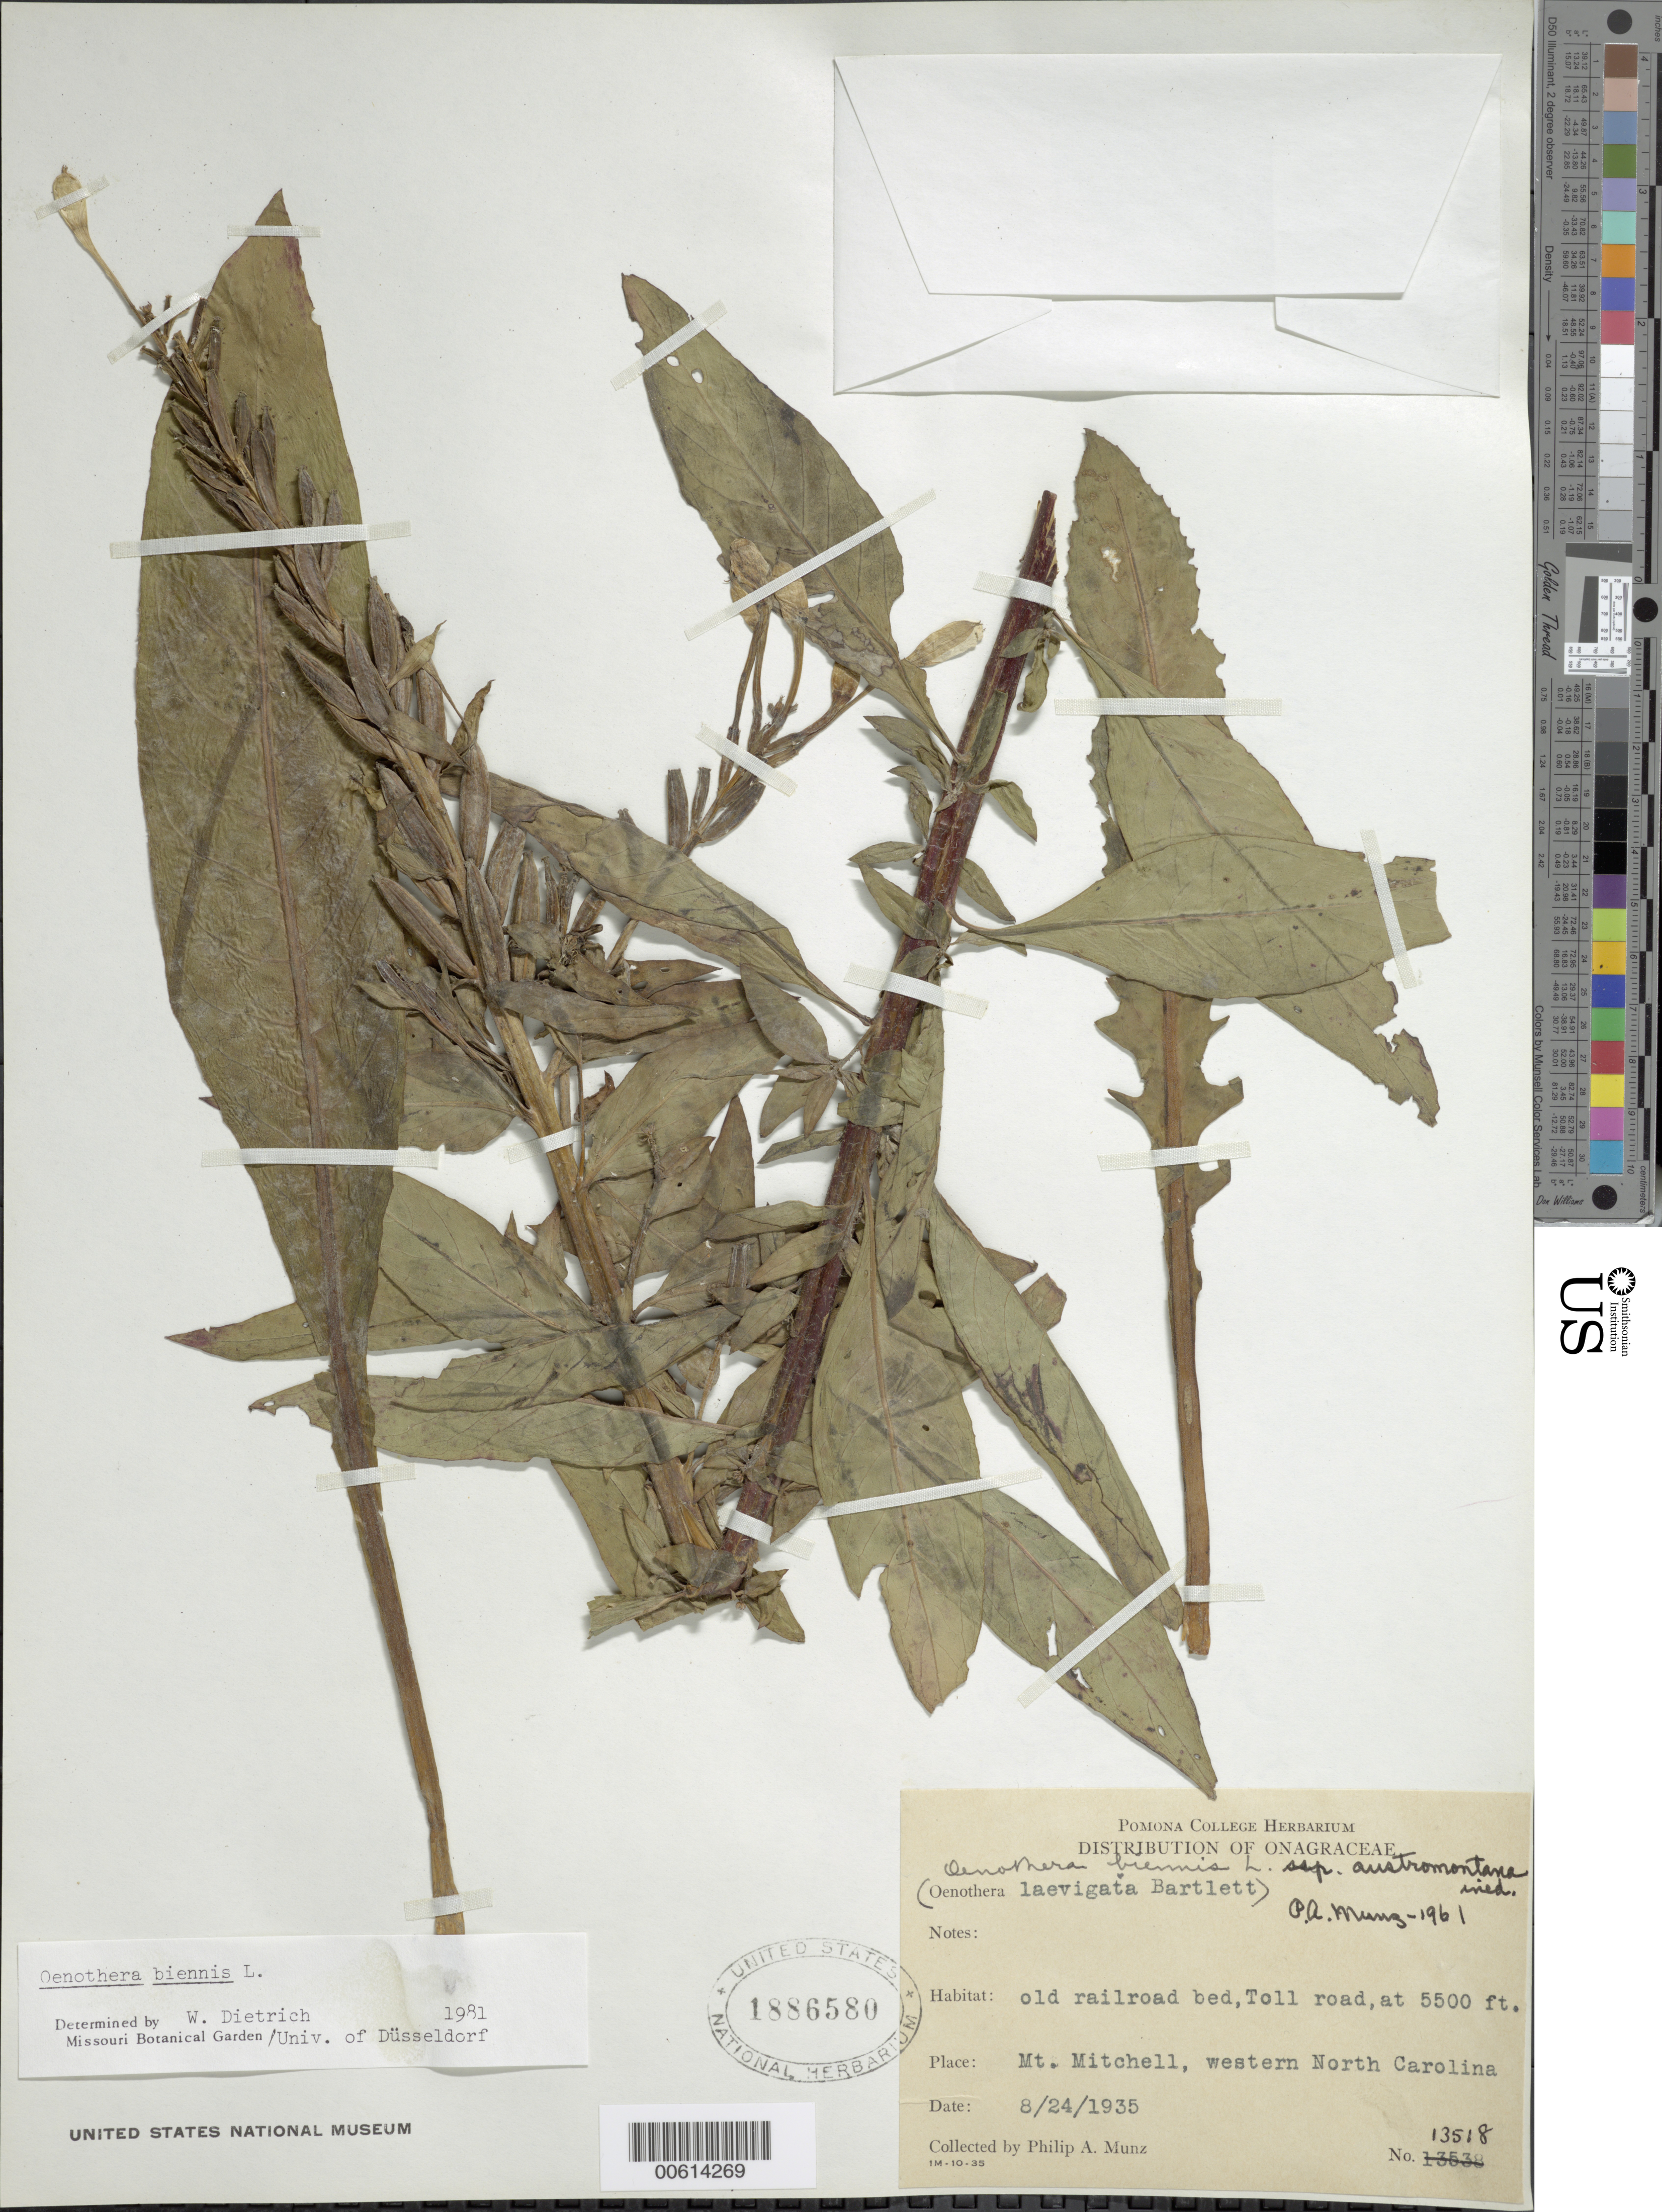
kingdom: Plantae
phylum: Tracheophyta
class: Magnoliopsida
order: Myrtales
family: Onagraceae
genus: Oenothera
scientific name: Oenothera biennis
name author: L.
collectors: P. A. Munz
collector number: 13518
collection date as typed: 24 Aug 1935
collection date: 1935-08-24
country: United States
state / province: North Carolina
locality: Old railroad bed, Toll road. Mt. Mitchell, western North Carolina.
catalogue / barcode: US 1886580